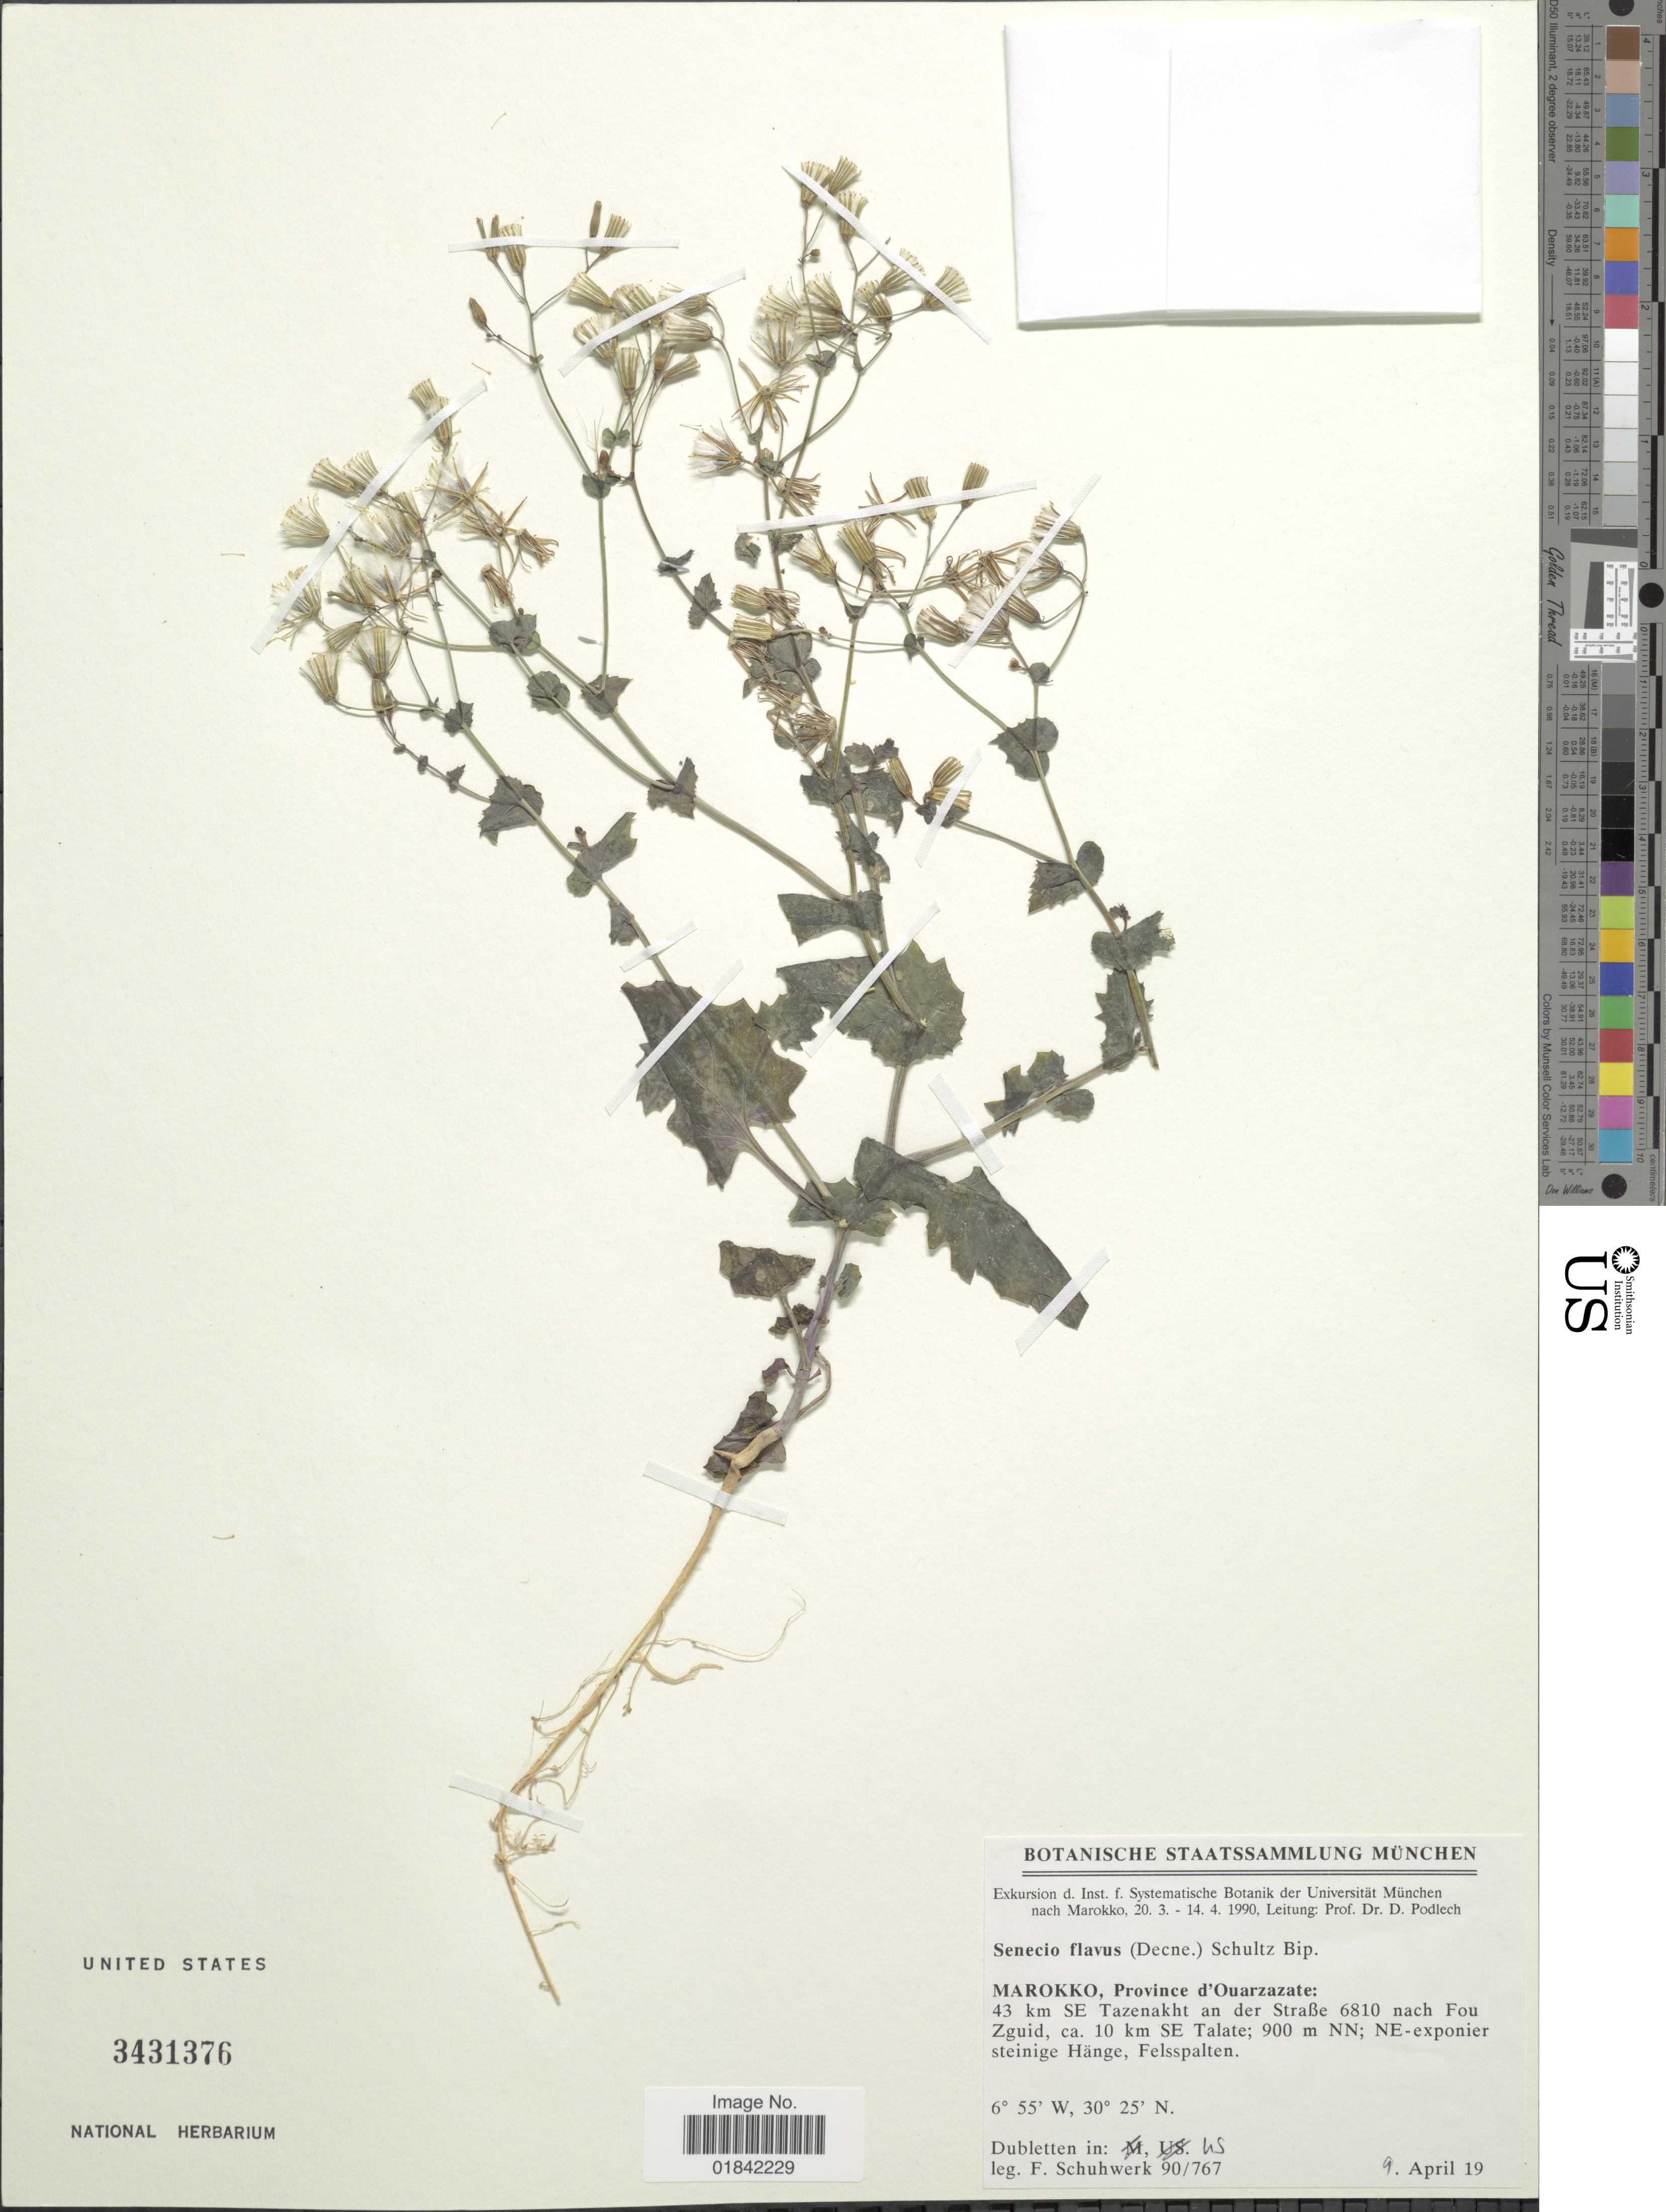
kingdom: Plantae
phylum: Tracheophyta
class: Magnoliopsida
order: Asterales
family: Asteraceae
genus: Senecio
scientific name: Senecio flavus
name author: (Decne.) Sch. Bip.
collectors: Schuhwerk, F.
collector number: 90/767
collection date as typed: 19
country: Morocco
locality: Province d; Ouarzazate, 43 km SE Tazenakht an der StraBe 6810 nach Fou Zguid, ca. 10 km SE Talate, NE- exponier steinige Hange, Felsspalten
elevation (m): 900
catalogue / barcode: US 3431376